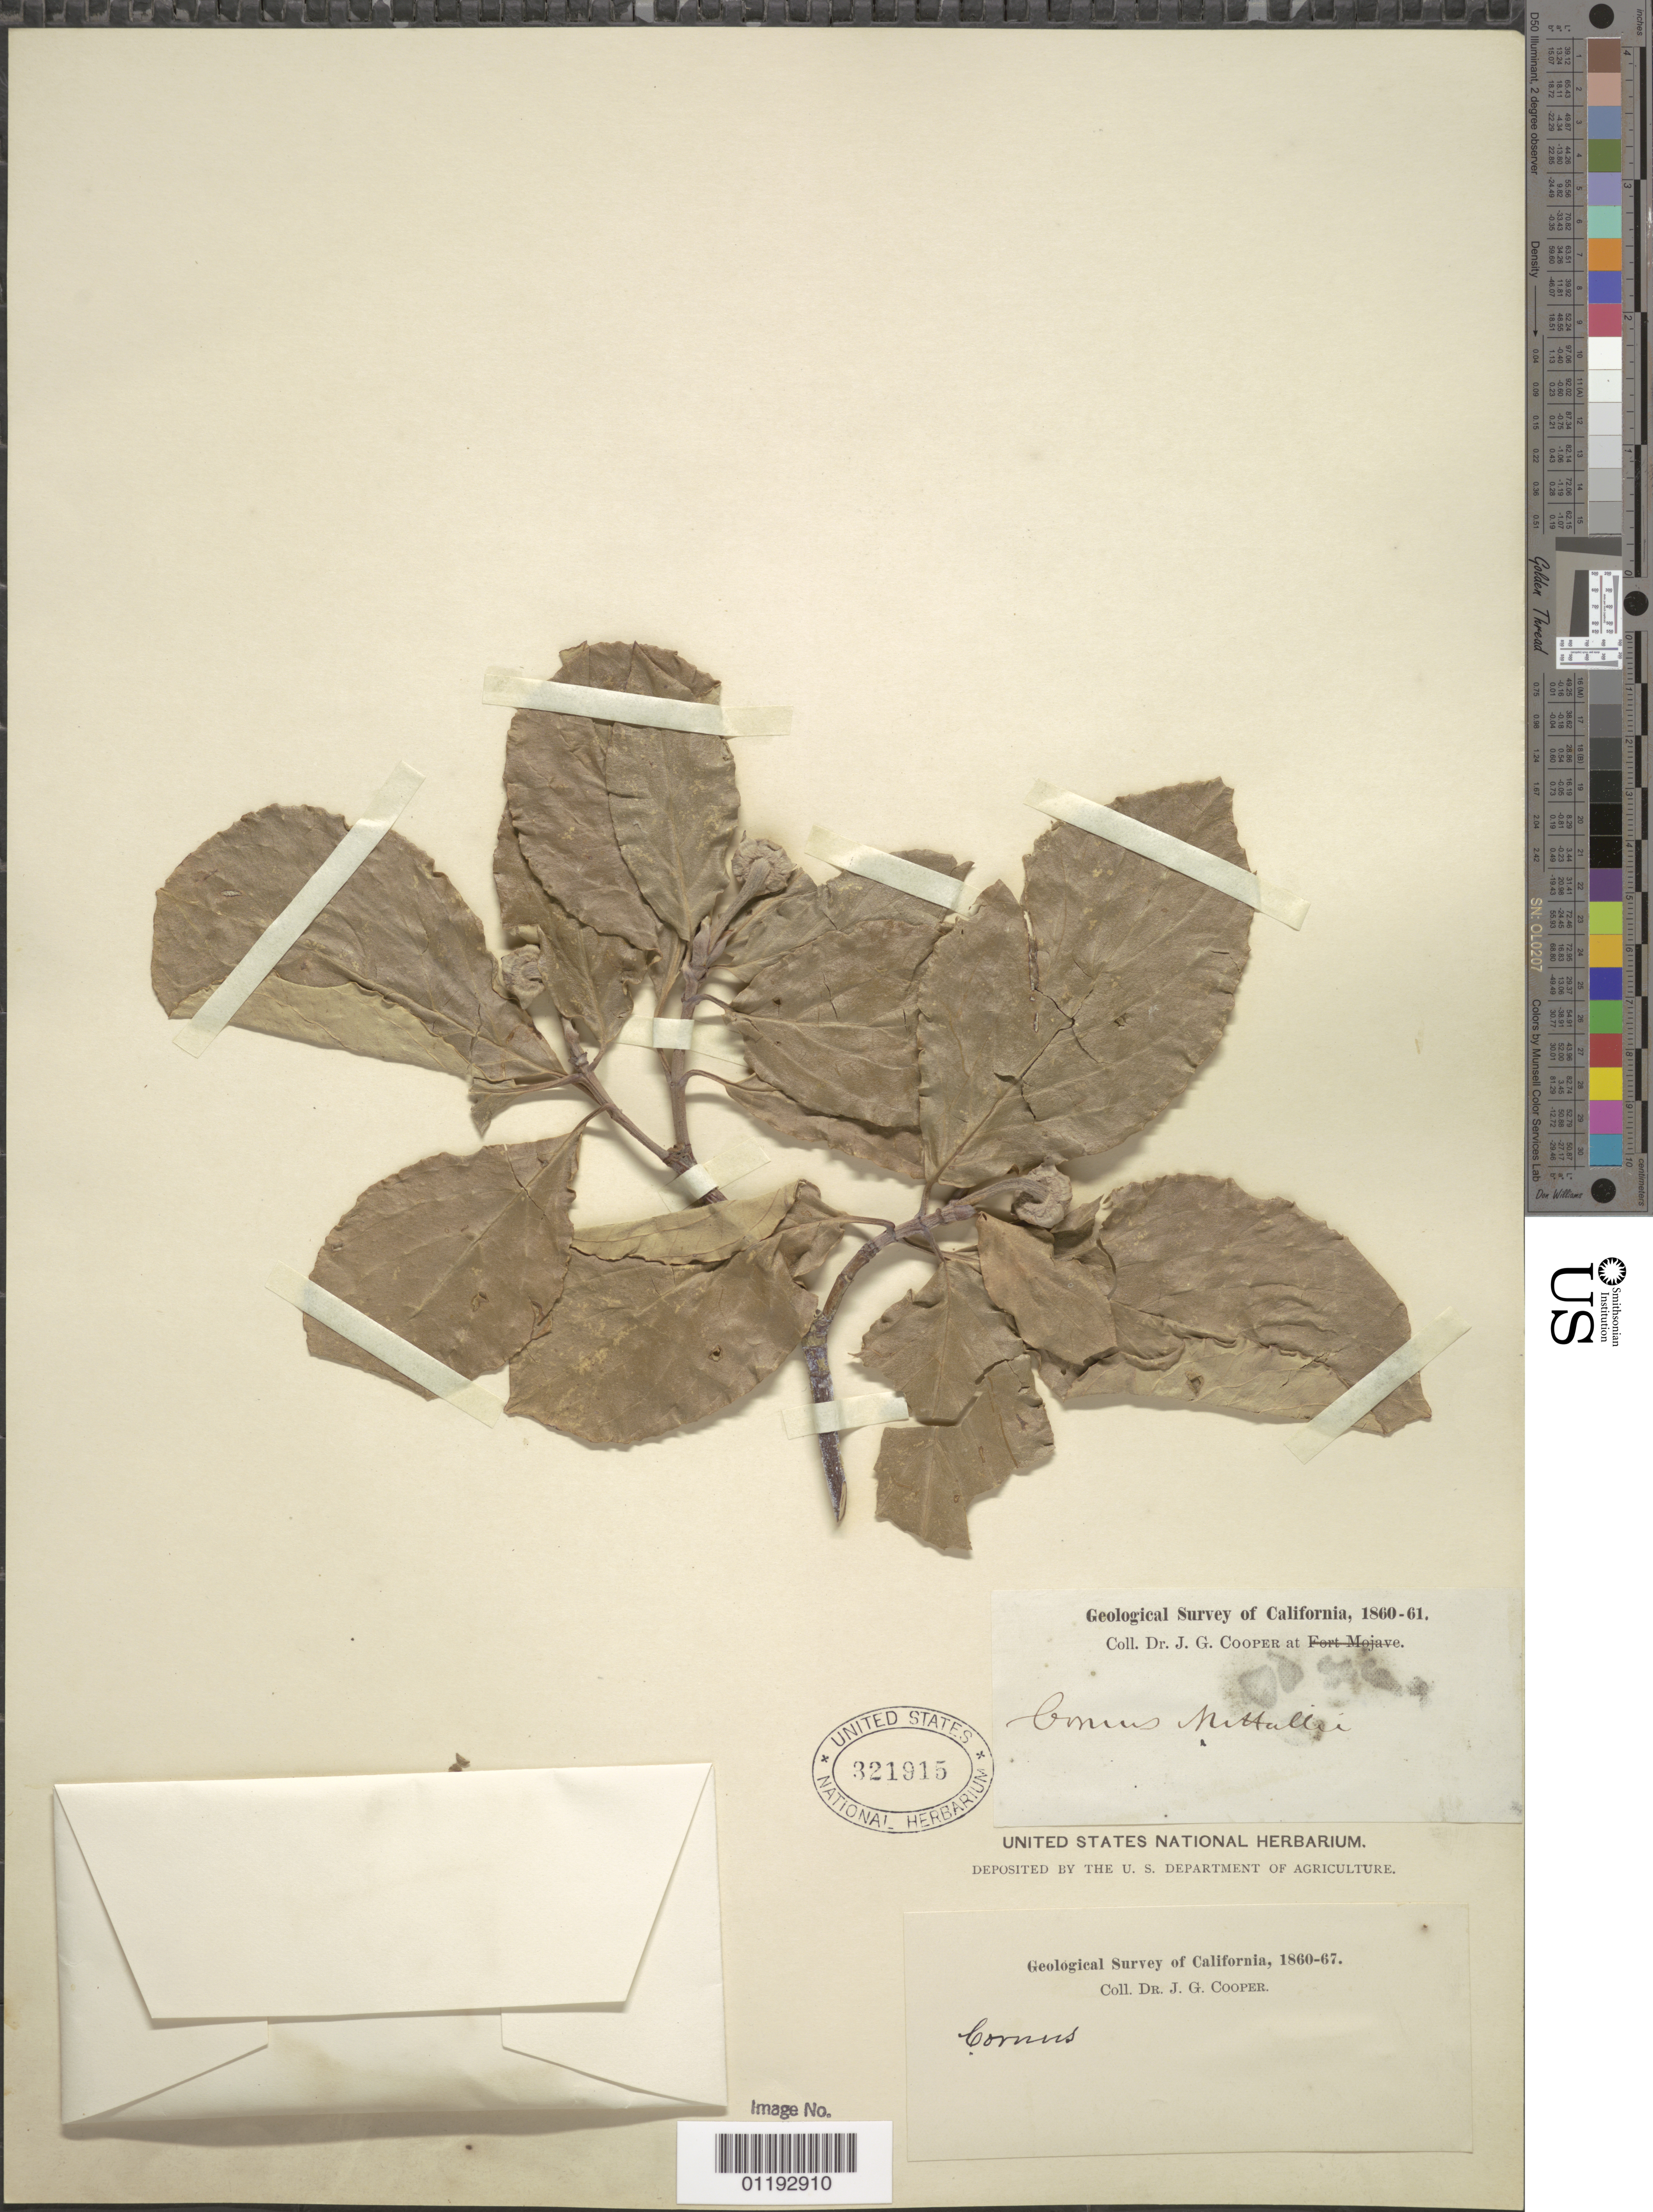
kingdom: Plantae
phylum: Tracheophyta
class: Magnoliopsida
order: Cornales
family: Cornaceae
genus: Cornus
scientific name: Cornus nuttallii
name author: Audubon ex Torr. & A. Gray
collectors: J. G. Cooper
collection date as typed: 1860 to -- --- 1867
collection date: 1860/1867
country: United States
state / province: California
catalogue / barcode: US 321915